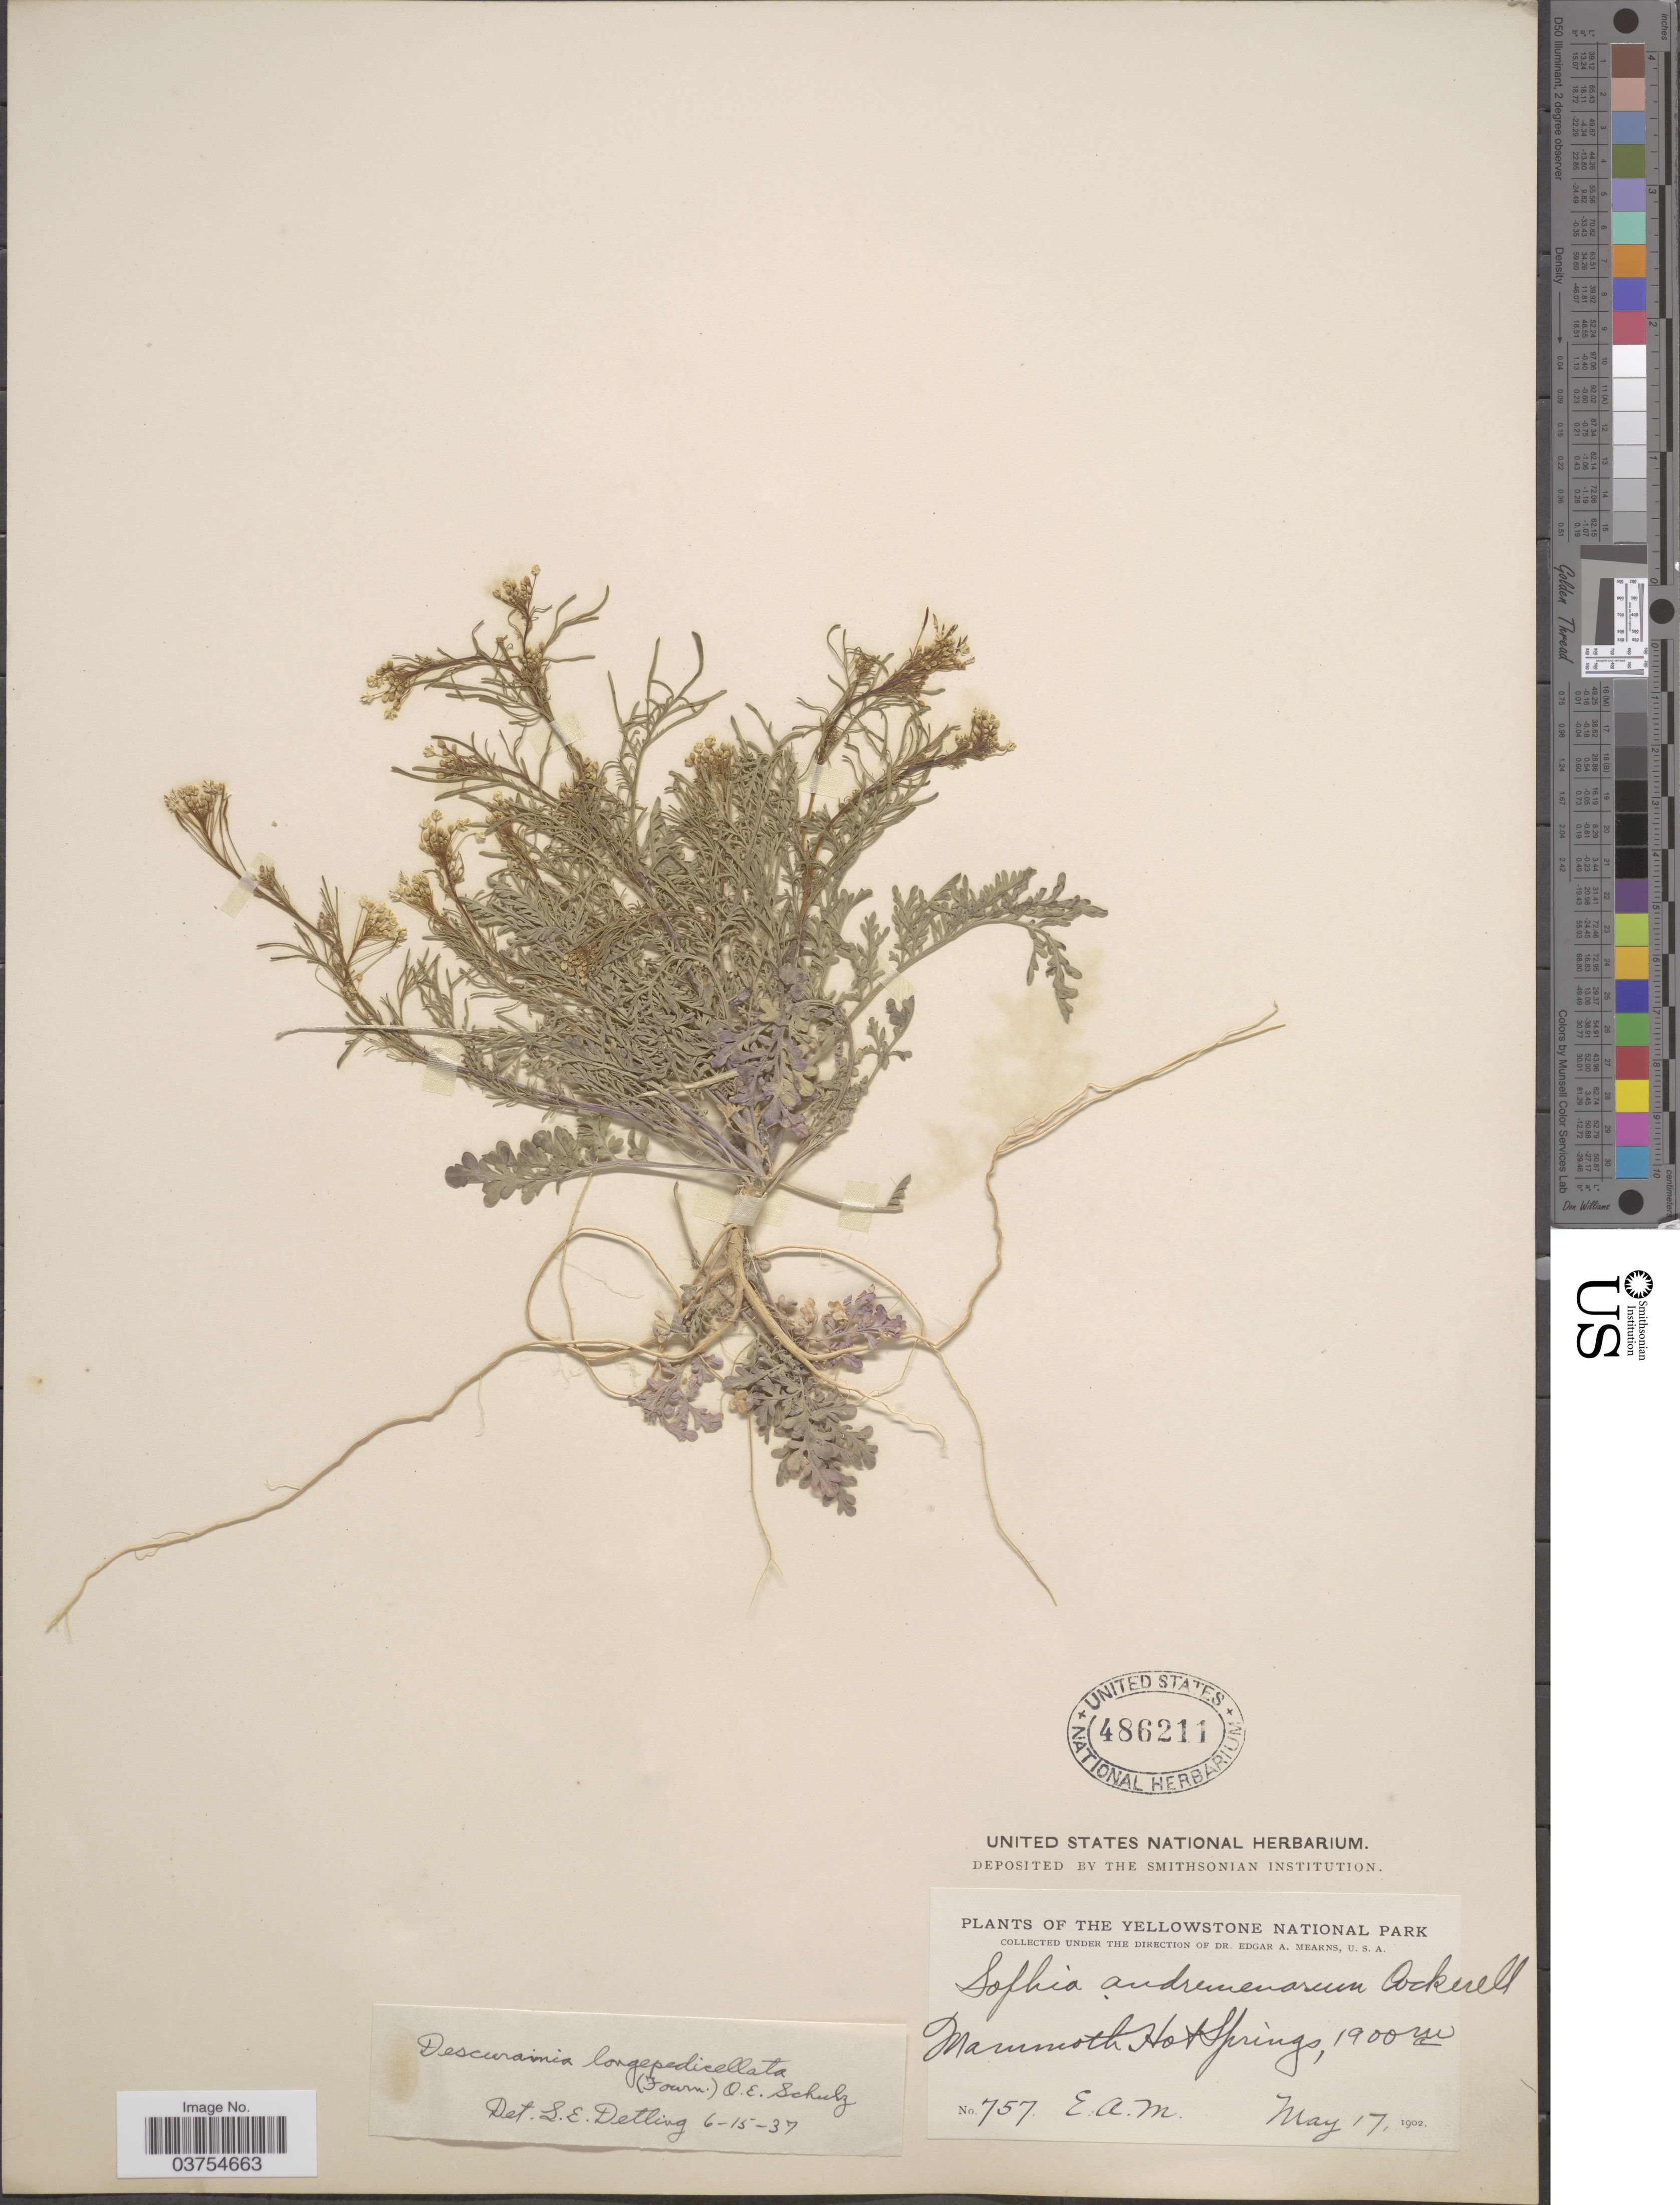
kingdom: Plantae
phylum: Tracheophyta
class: Magnoliopsida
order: Brassicales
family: Brassicaceae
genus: Descurainia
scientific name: Descurainia pinnata subsp. filipes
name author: (A. Gray) Detling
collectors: E. A. Mearns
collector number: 757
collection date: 1902-05-17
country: United States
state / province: Wyoming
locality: The Yellowstone National Park. Mammoth Hot Springs.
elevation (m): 1900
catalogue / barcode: US 486211